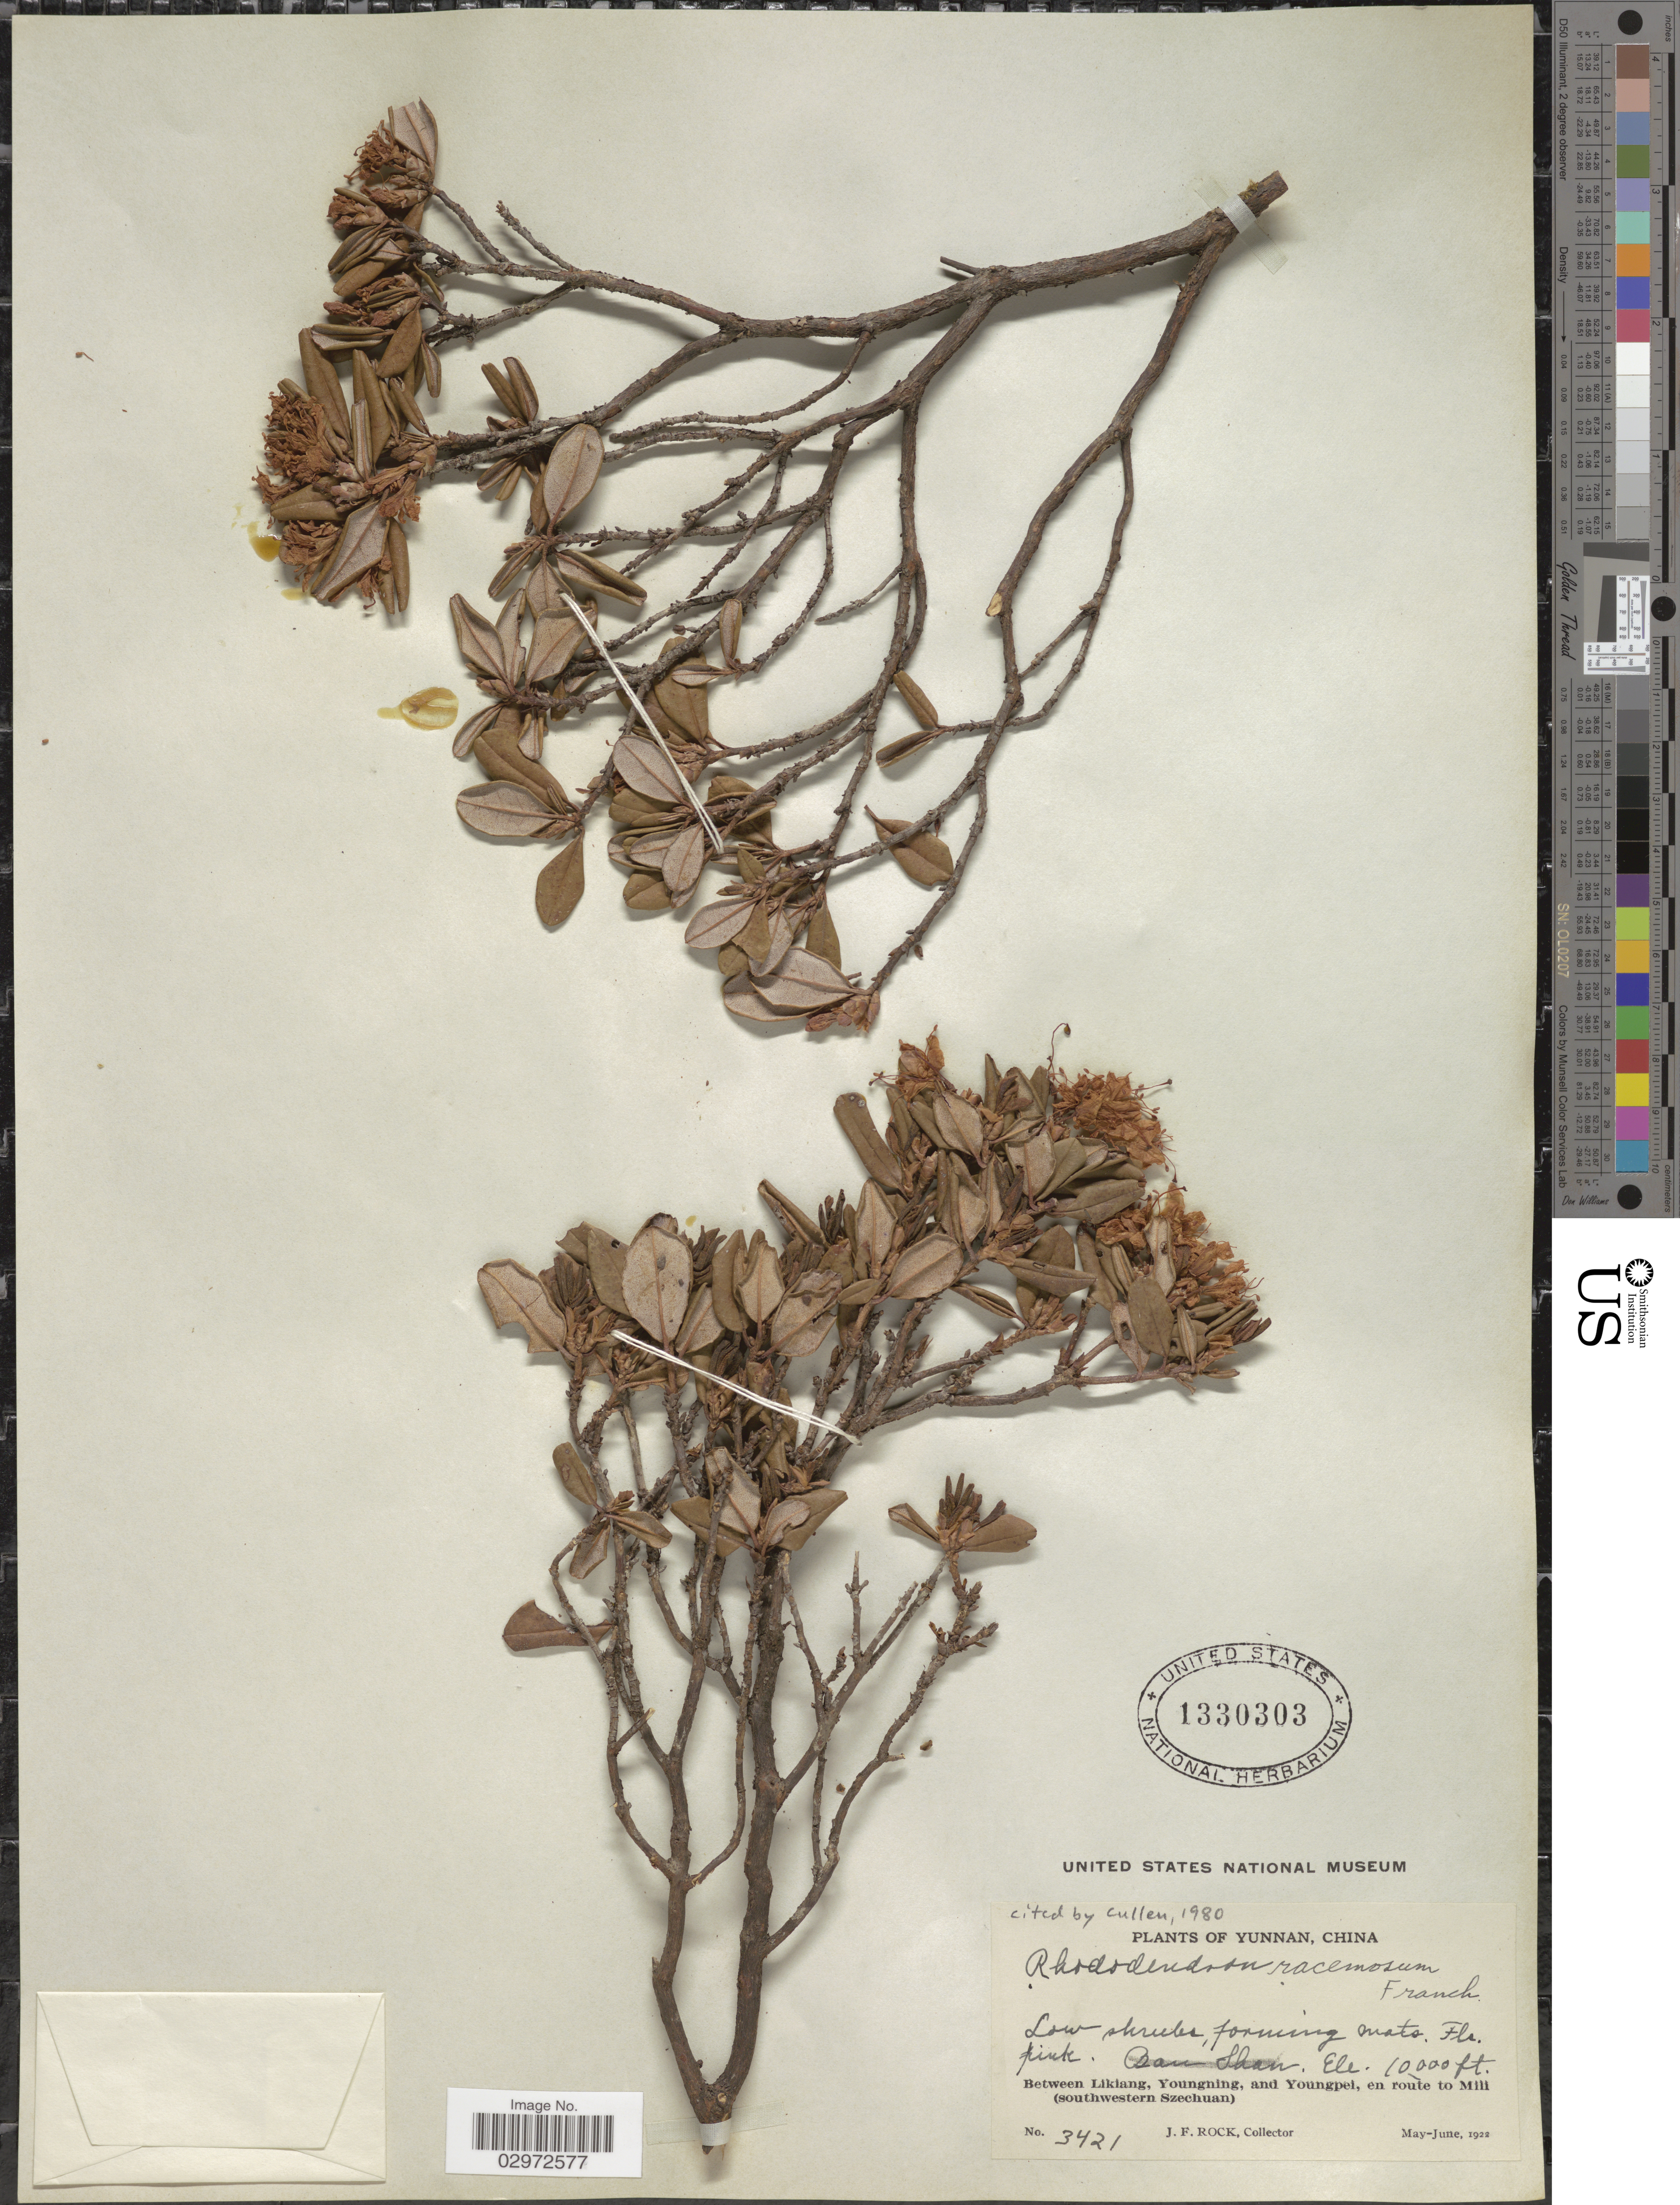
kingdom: Plantae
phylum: Tracheophyta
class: Magnoliopsida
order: Ericales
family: Ericaceae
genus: Rhododendron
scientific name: Rhododendron racemosum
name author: Franch.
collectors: J. Rock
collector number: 3421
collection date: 1922-05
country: China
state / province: Yunnan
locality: Between Likiang, Younghing, and Youngpei, en route to Mili (southwestern Szechuan).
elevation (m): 3048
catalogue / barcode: US 1330303